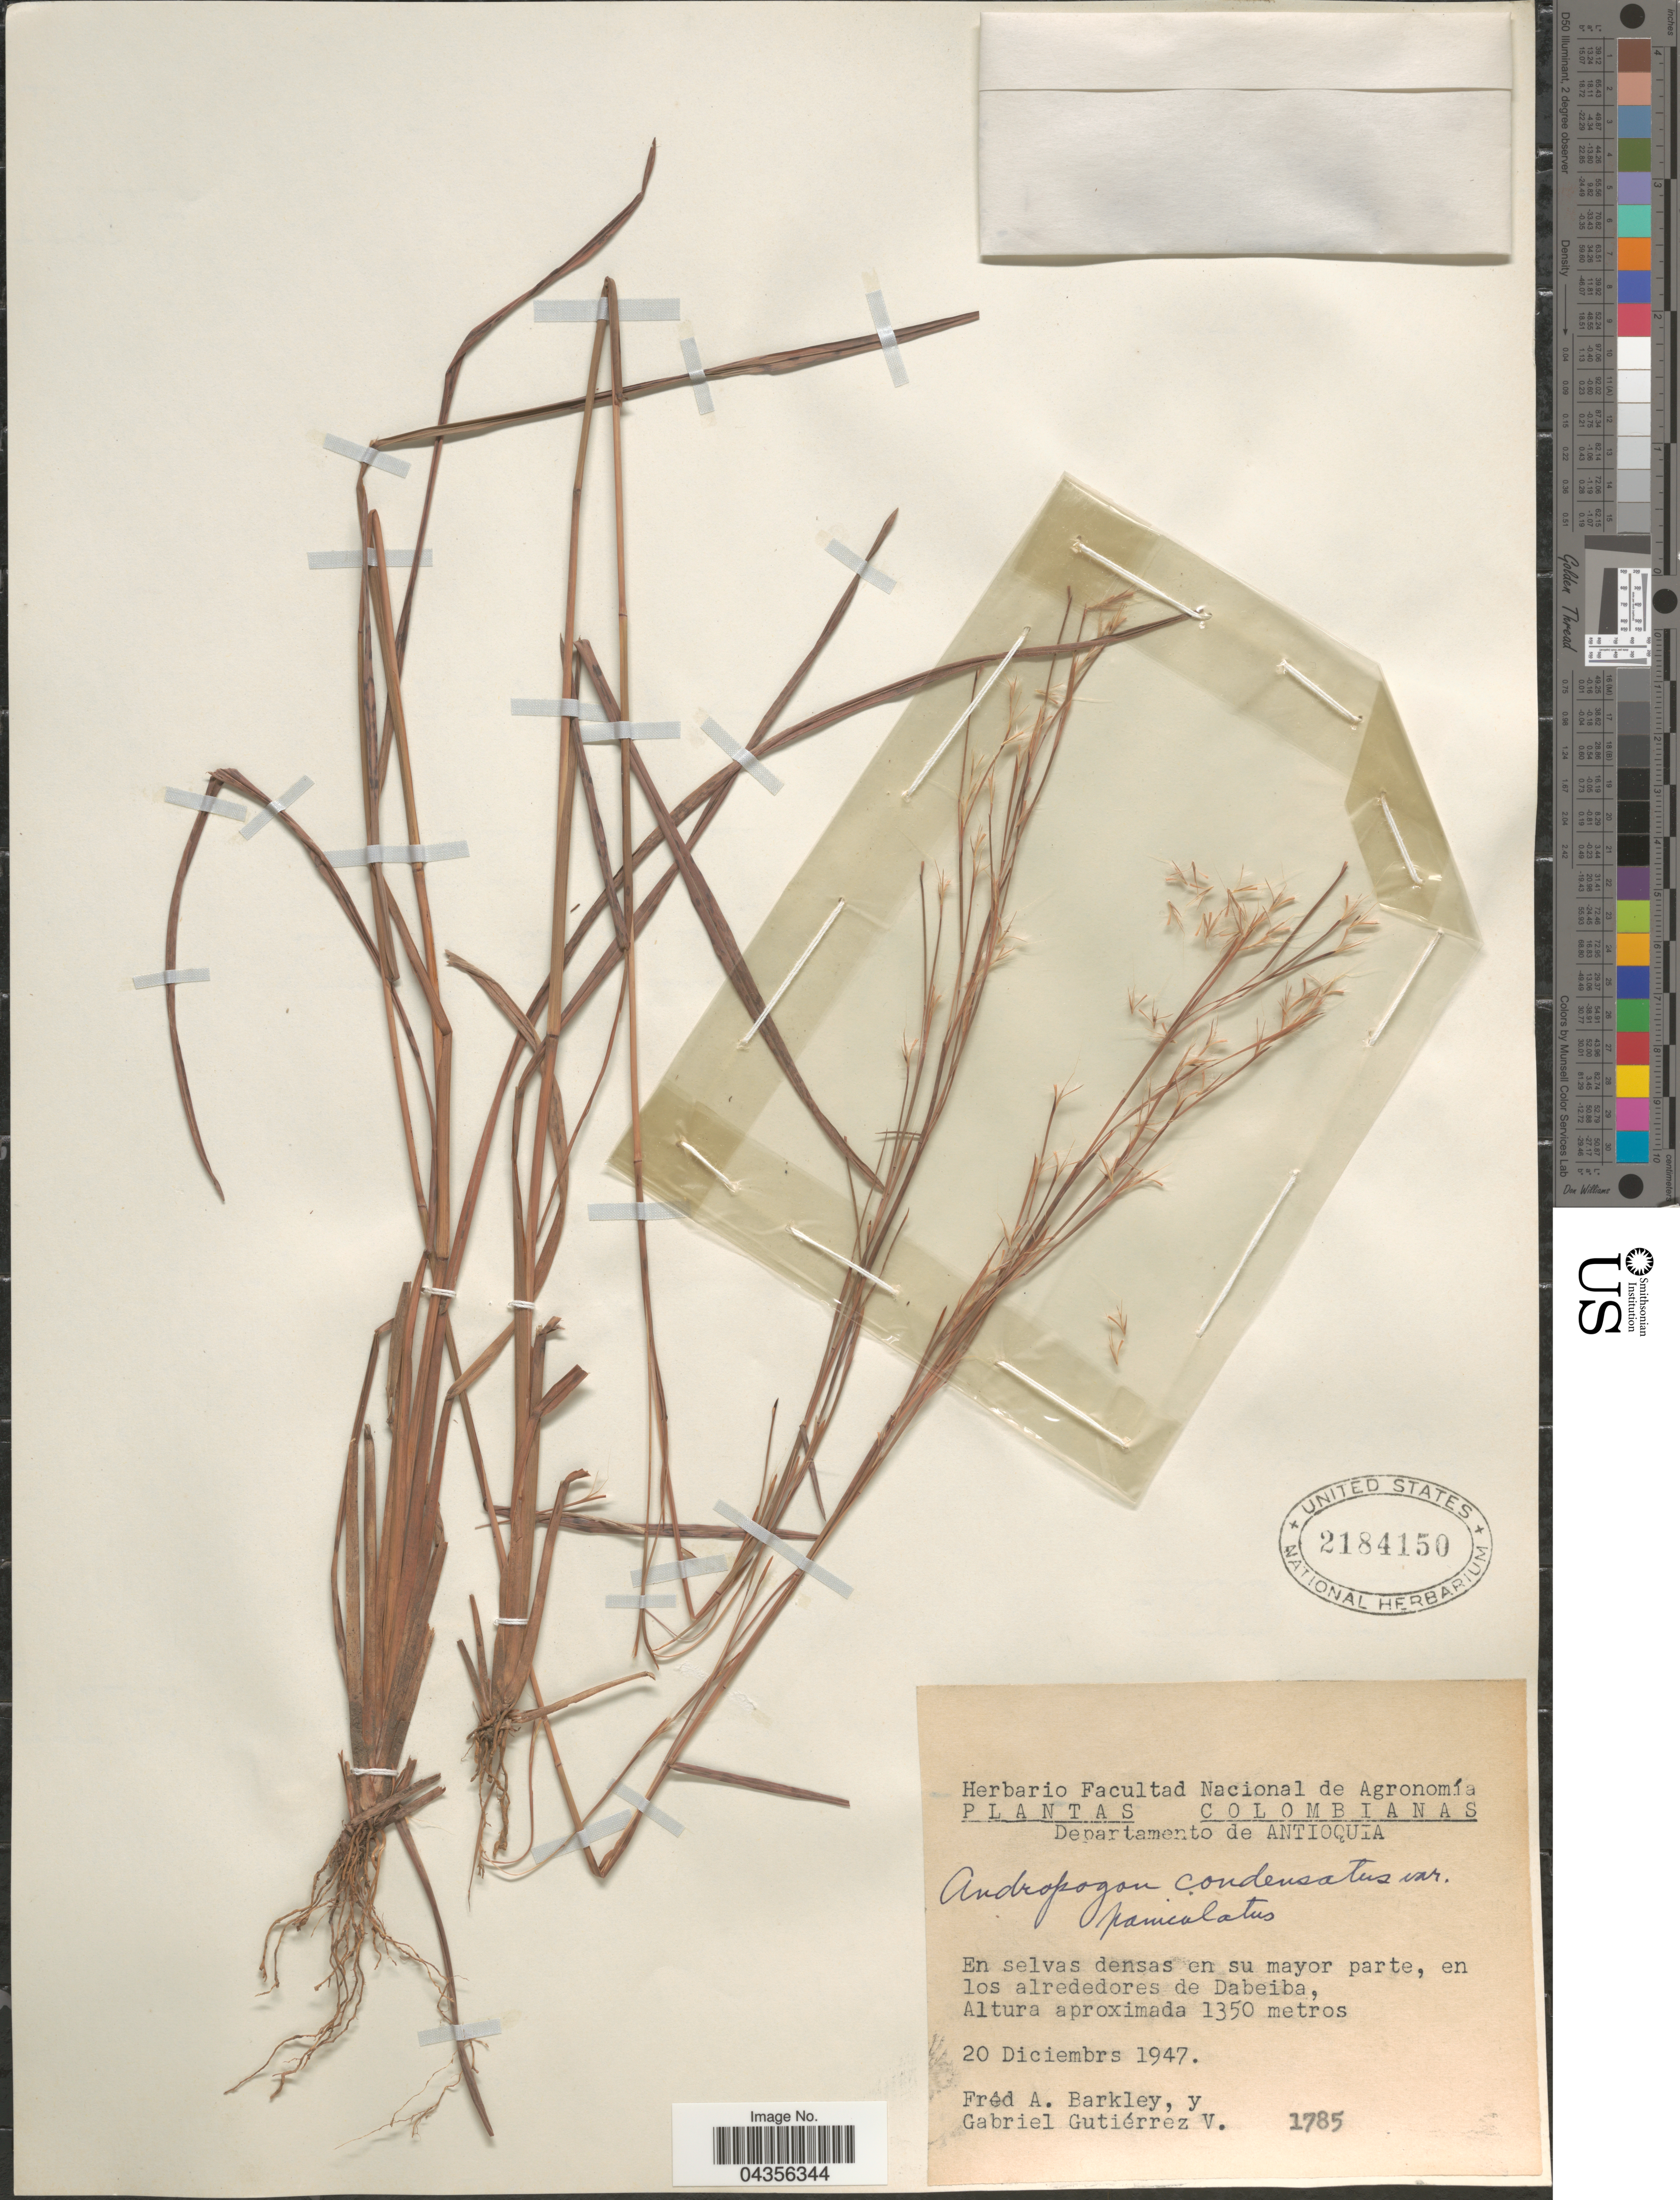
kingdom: Plantae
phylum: Tracheophyta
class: Liliopsida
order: Poales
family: Poaceae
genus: Schizachyrium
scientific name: Schizachyrium microstachyum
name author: (Desv. ex Ham.) Roseng. et al.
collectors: F. A. Barkley & G. Gutierrez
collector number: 1785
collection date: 1947-12-20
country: Colombia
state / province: Antioquia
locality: Departamento de Antioquia. En selvas densas en su Mayor parte, en los alrededores de Dabeiba.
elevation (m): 1350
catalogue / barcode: US 2184150